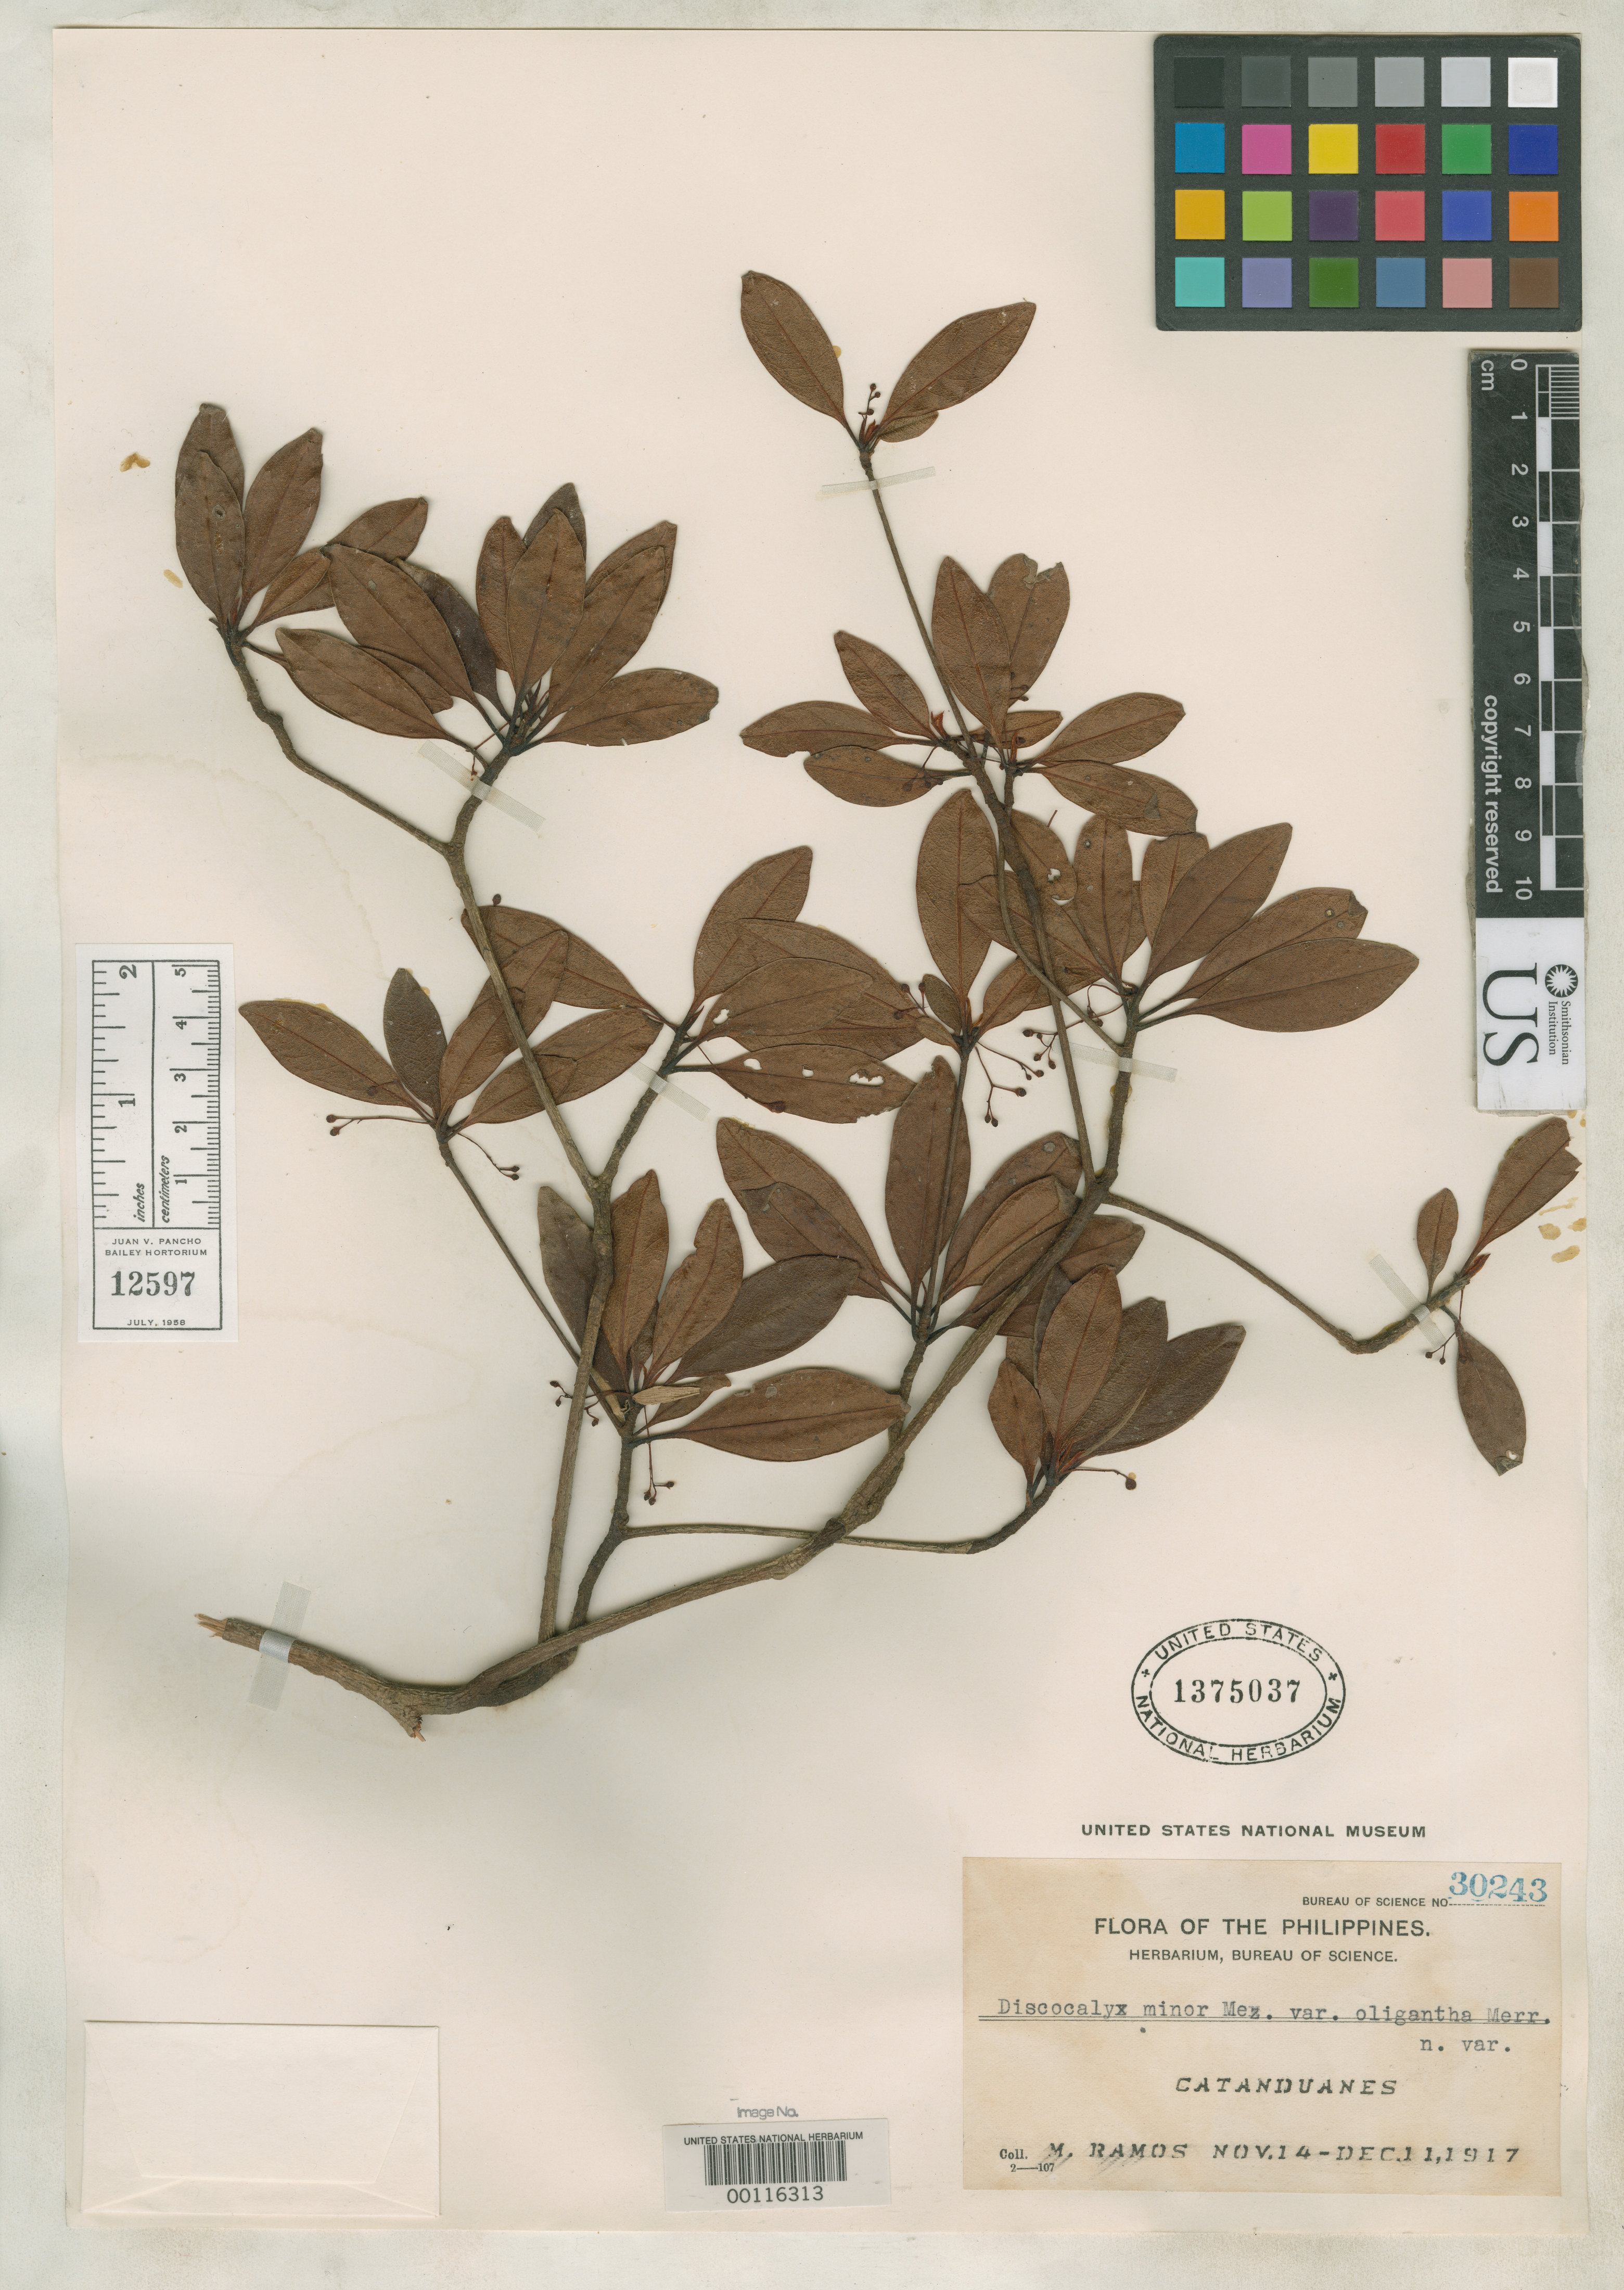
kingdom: Plantae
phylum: Tracheophyta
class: Magnoliopsida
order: Ericales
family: Primulaceae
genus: Discocalyx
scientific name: Discocalyx minor var. oligantha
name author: Merr.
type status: Isosyntype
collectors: M. Ramos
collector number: Bur. Sci. 30243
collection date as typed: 14 Nov 1917 to 01 Dec 1917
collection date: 1917-11-14/1917-12-01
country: Philippines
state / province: Bicol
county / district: Catanduanes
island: Catanduanes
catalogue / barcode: US 1375037